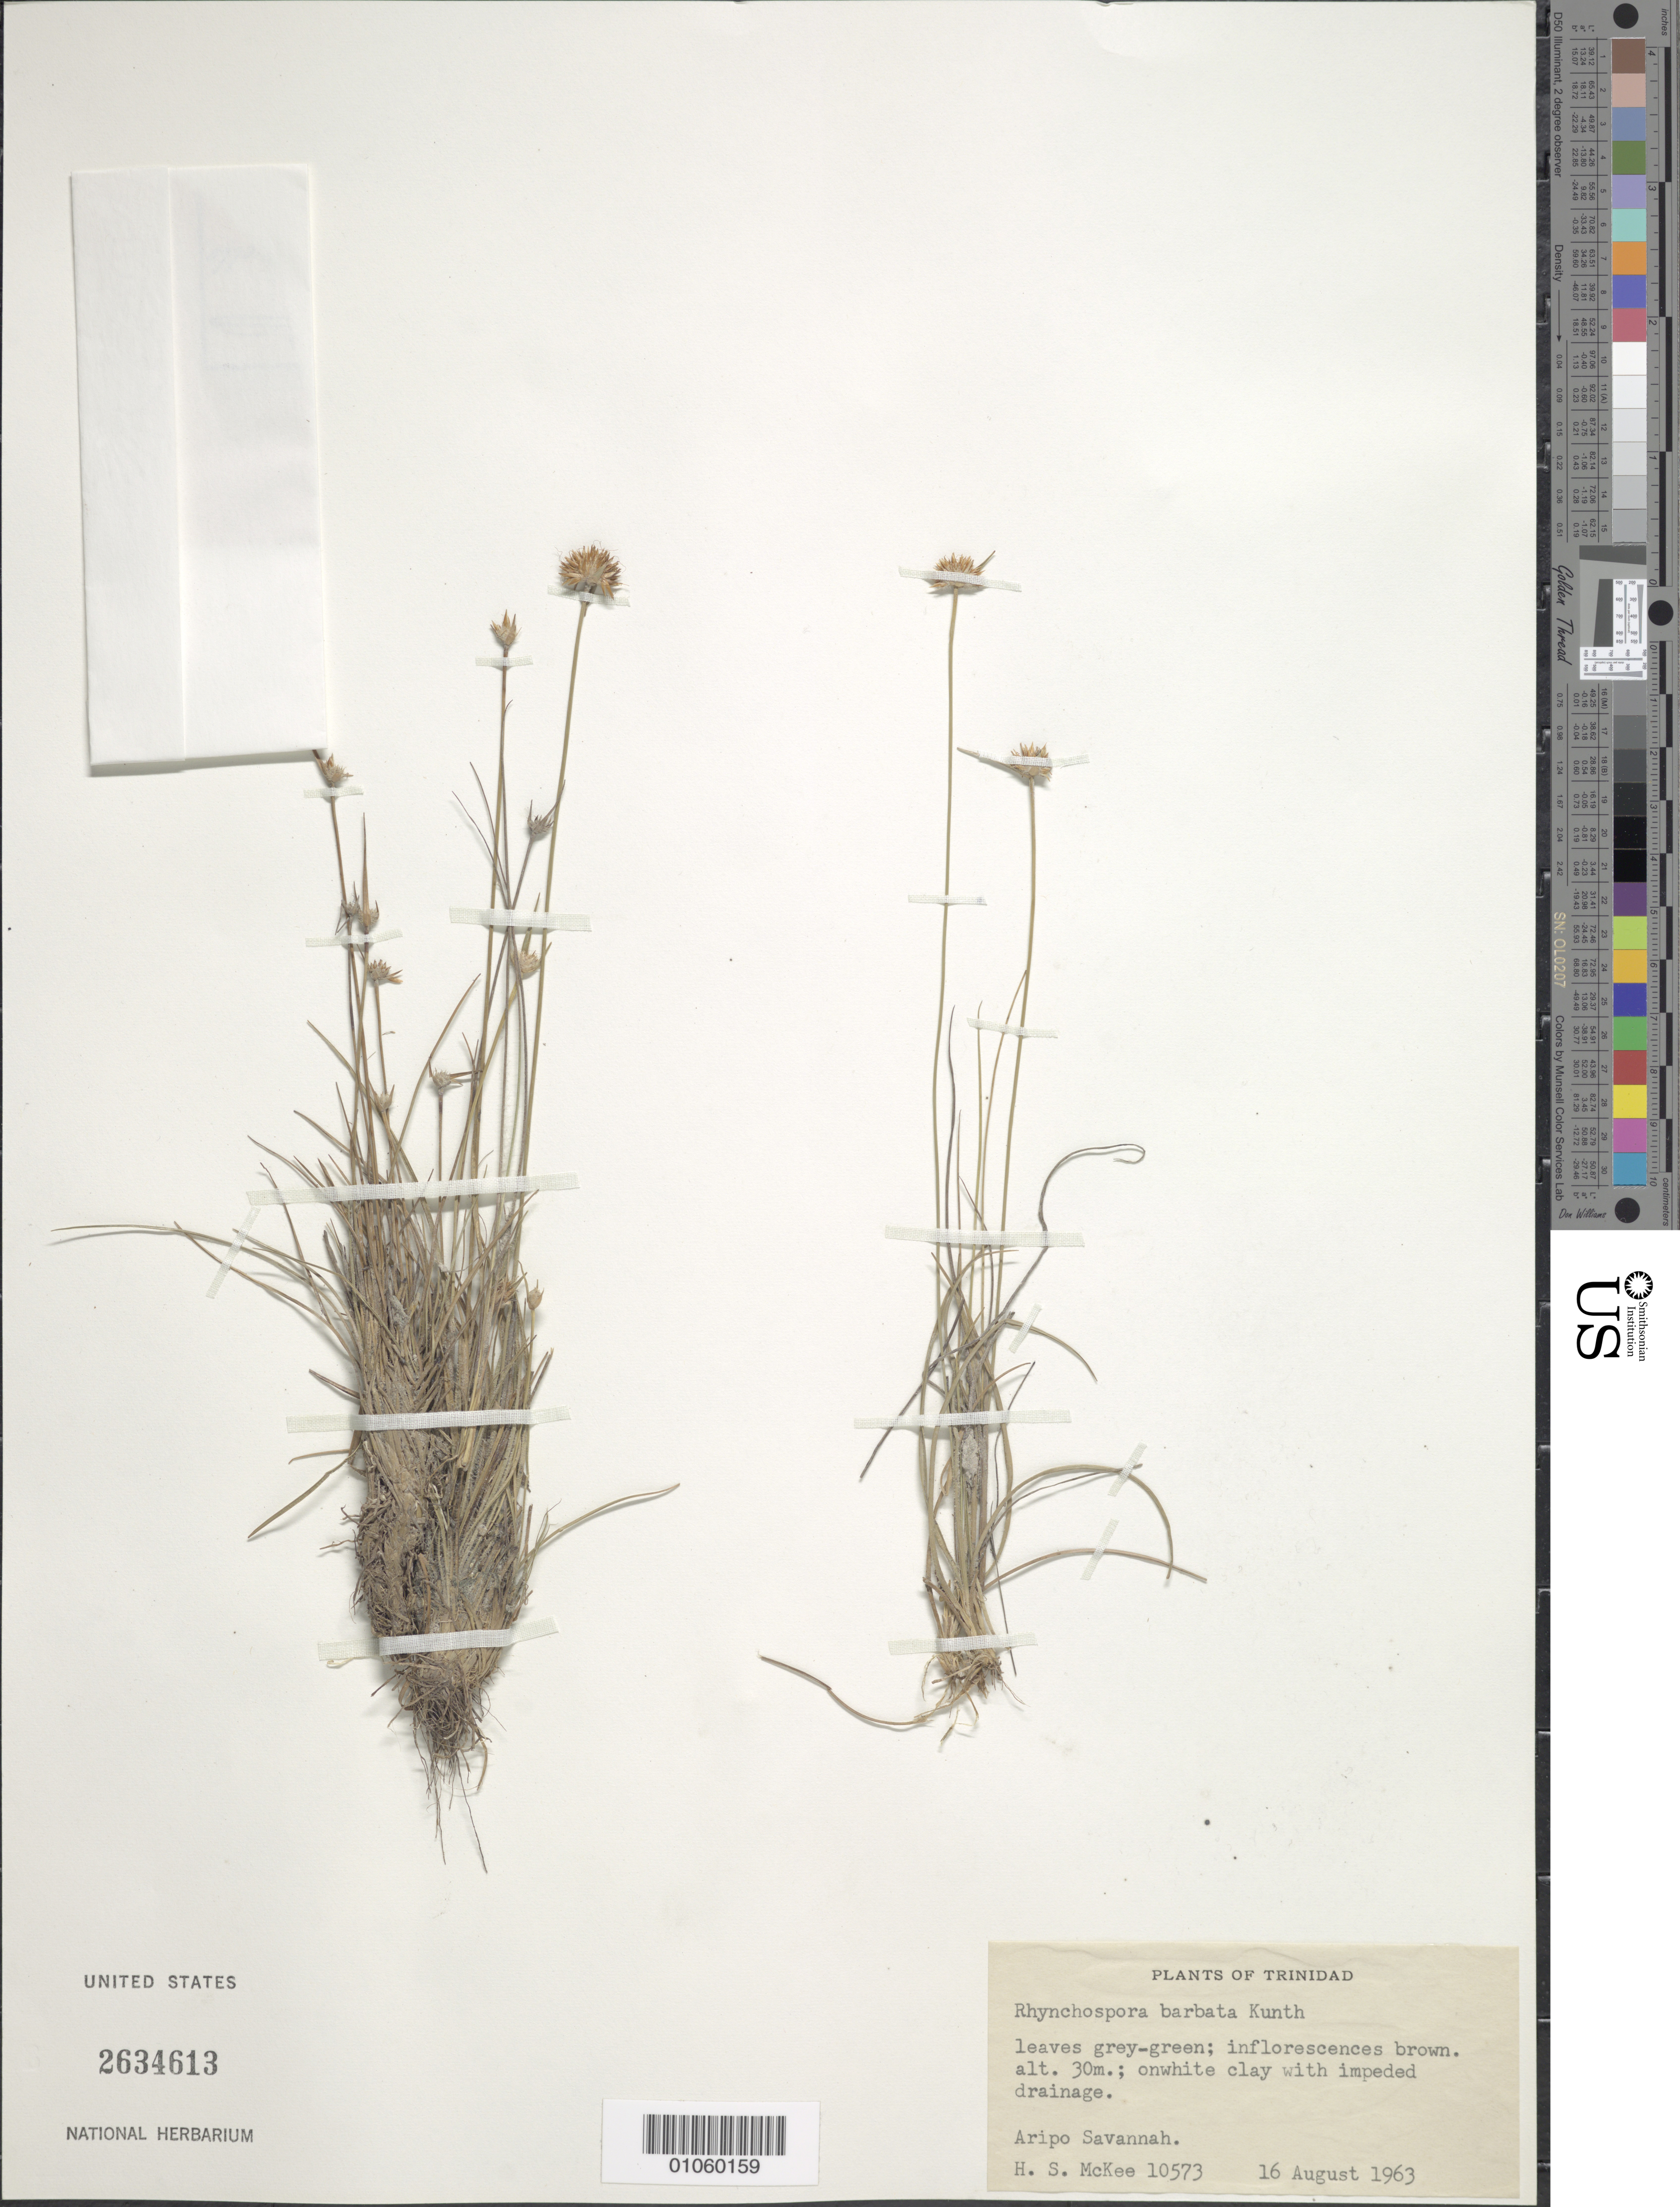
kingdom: Plantae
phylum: Tracheophyta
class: Liliopsida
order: Poales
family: Cyperaceae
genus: Rhynchospora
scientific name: Rhynchospora barbata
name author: (Vahl) Kunth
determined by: Alves, K.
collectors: H. S. McKee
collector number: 10573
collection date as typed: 16 Aug 1963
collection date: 1963-08-16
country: Trinidad and Tobago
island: Trinidad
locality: Aripo Savannah.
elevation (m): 30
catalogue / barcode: US 2634613